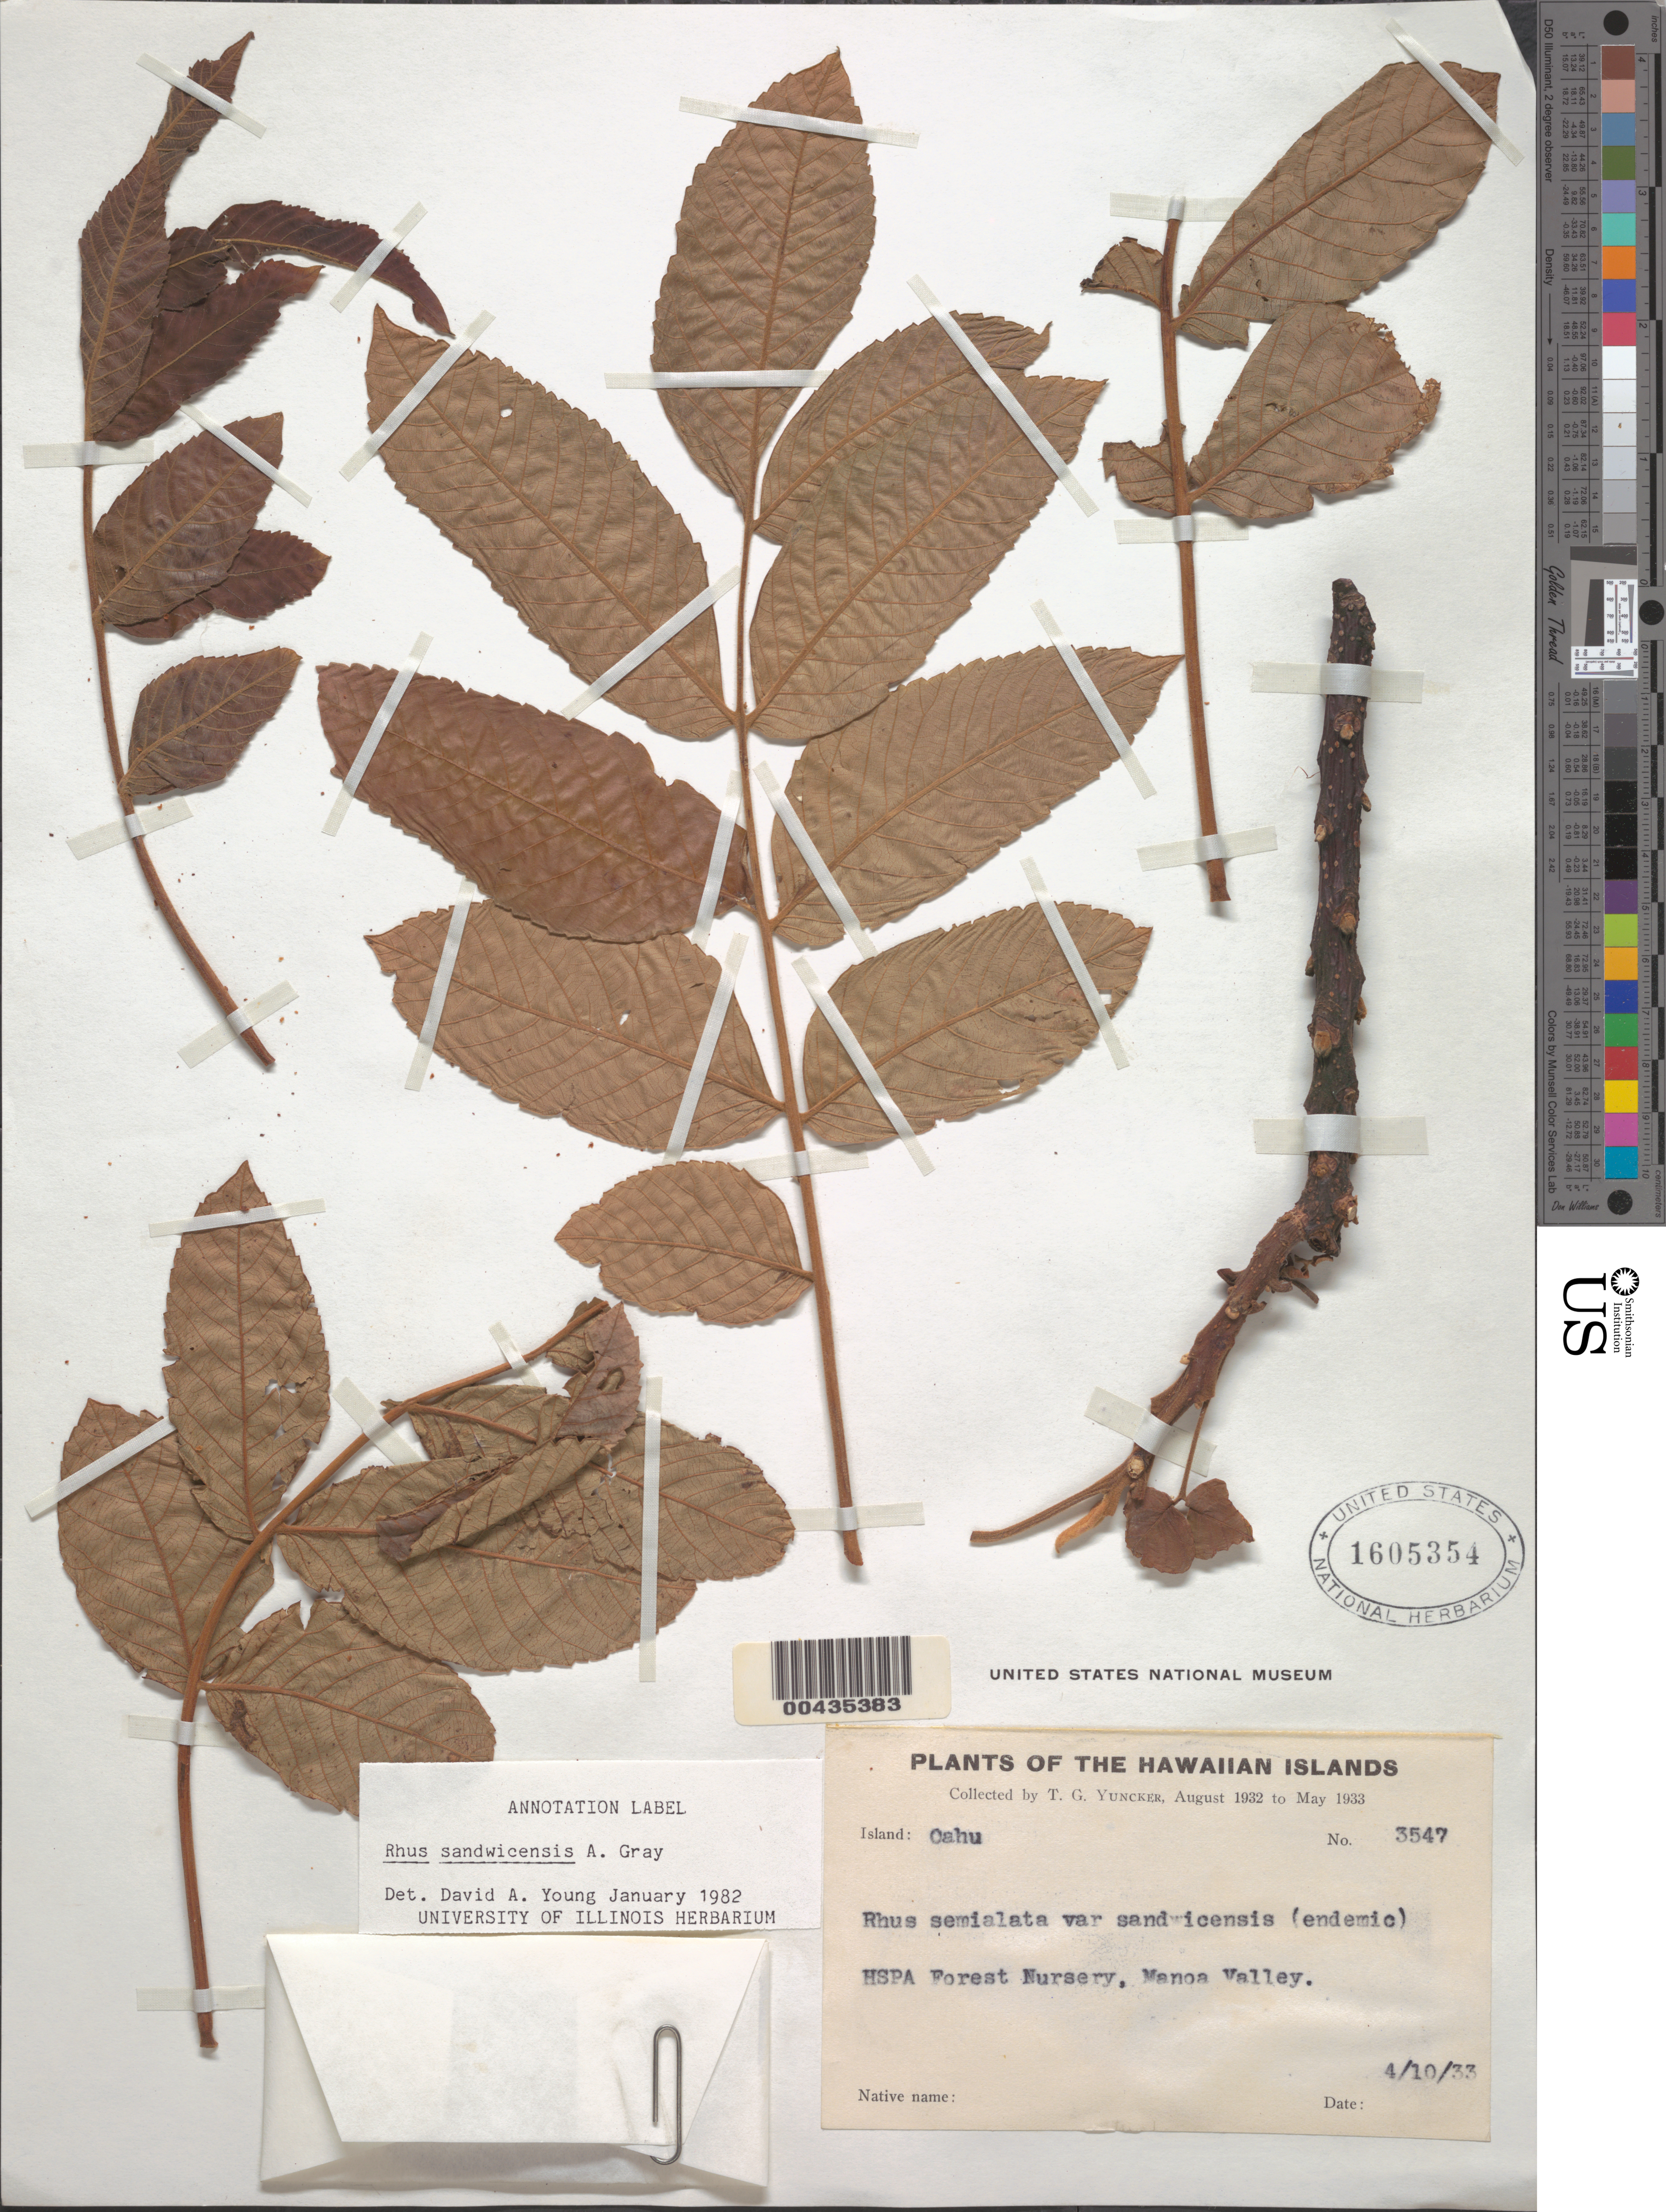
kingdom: Plantae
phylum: Tracheophyta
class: Magnoliopsida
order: Sapindales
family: Anacardiaceae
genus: Rhus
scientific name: Rhus sandwicensis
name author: A. Gray in Wilkes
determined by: Young, D. A.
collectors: T. G. Yuncker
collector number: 3547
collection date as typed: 10 Apr 1933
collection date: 1933-04-10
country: United States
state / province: Hawaii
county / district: Honolulu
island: Oahu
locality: HSPA Forest Nursery, Manoa Valley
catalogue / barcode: US 1605354